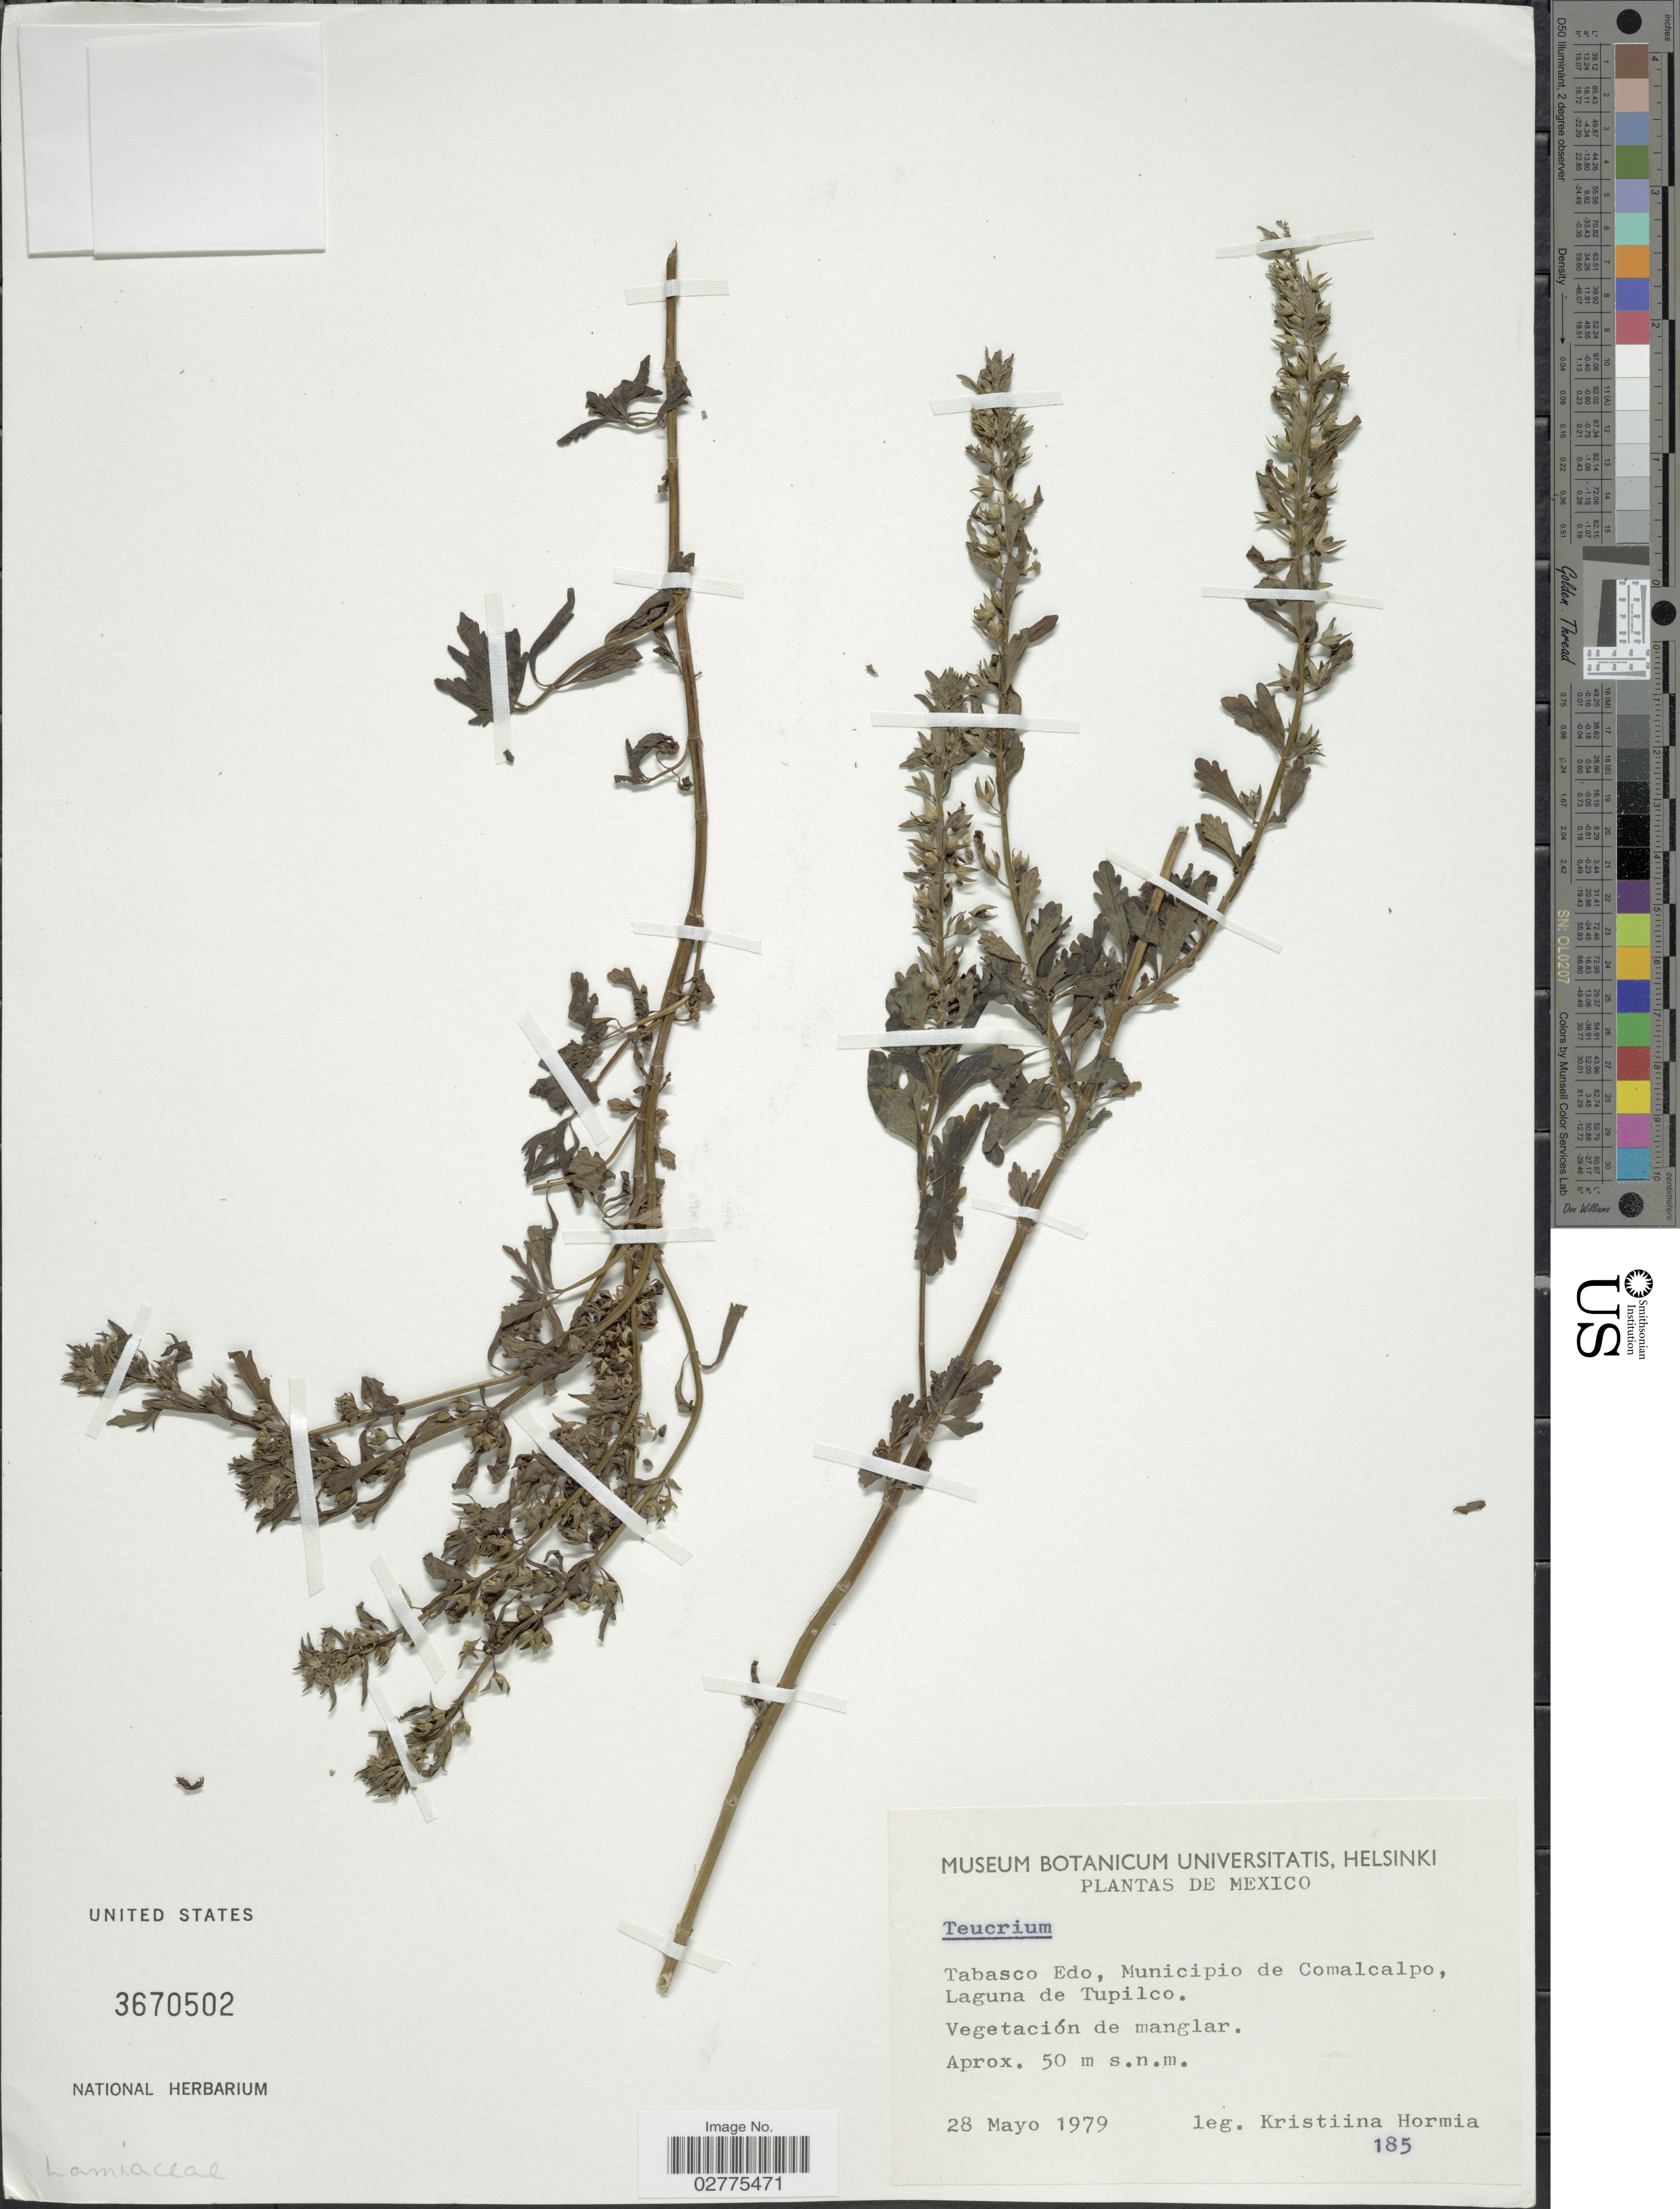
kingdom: Plantae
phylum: Tracheophyta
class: Magnoliopsida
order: Lamiales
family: Lamiaceae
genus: Teucrium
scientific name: Teucrium sp.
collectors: K. Hormia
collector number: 185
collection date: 1979-05-28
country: Mexico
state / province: Tabasco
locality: Tabasco Edo, Municipio de Comalcalpo, Laguna de Tupilco.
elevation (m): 50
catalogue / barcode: US 3670502